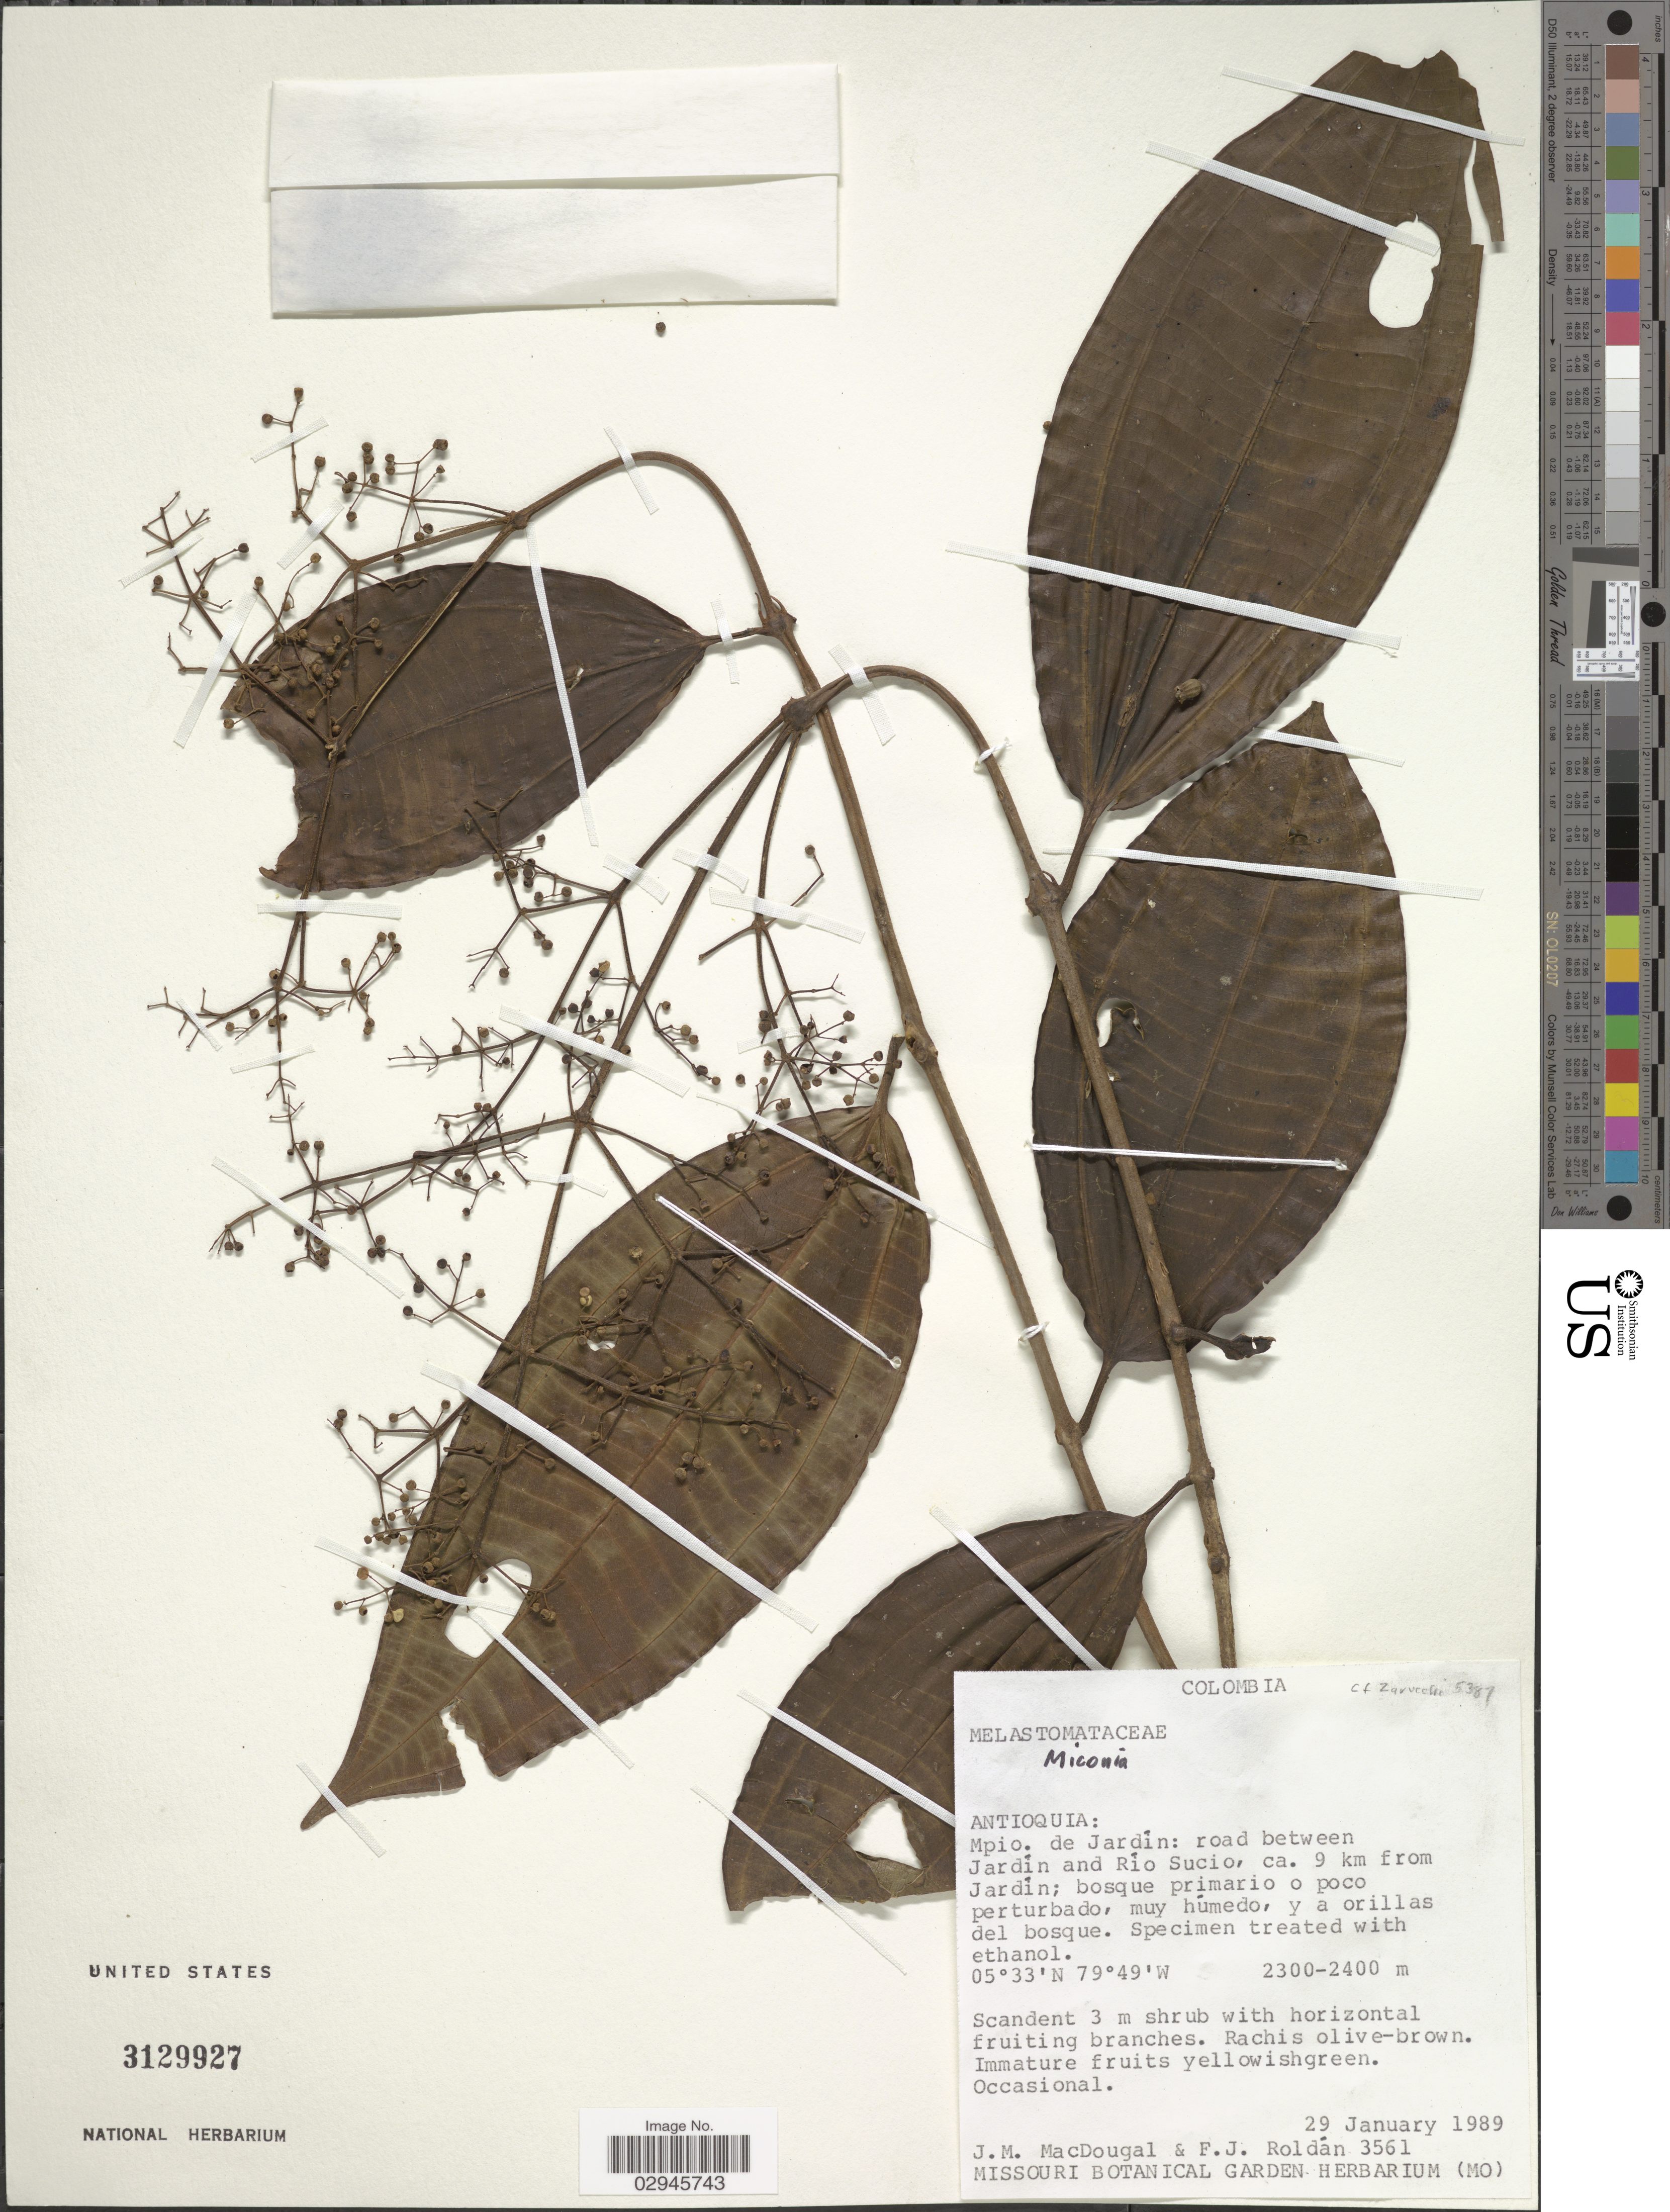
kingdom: Plantae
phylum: Tracheophyta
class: Magnoliopsida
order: Myrtales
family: Melastomataceae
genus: Miconia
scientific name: Miconia sp.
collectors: J. M. MacDougal & F. J. Roldán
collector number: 3561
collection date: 1989-01-29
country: Colombia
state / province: Antioquia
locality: Mpio. de Jardín: road between Jardín and Río Sucio, ca. 9 km from Jardín.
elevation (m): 2300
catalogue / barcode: US 3129927